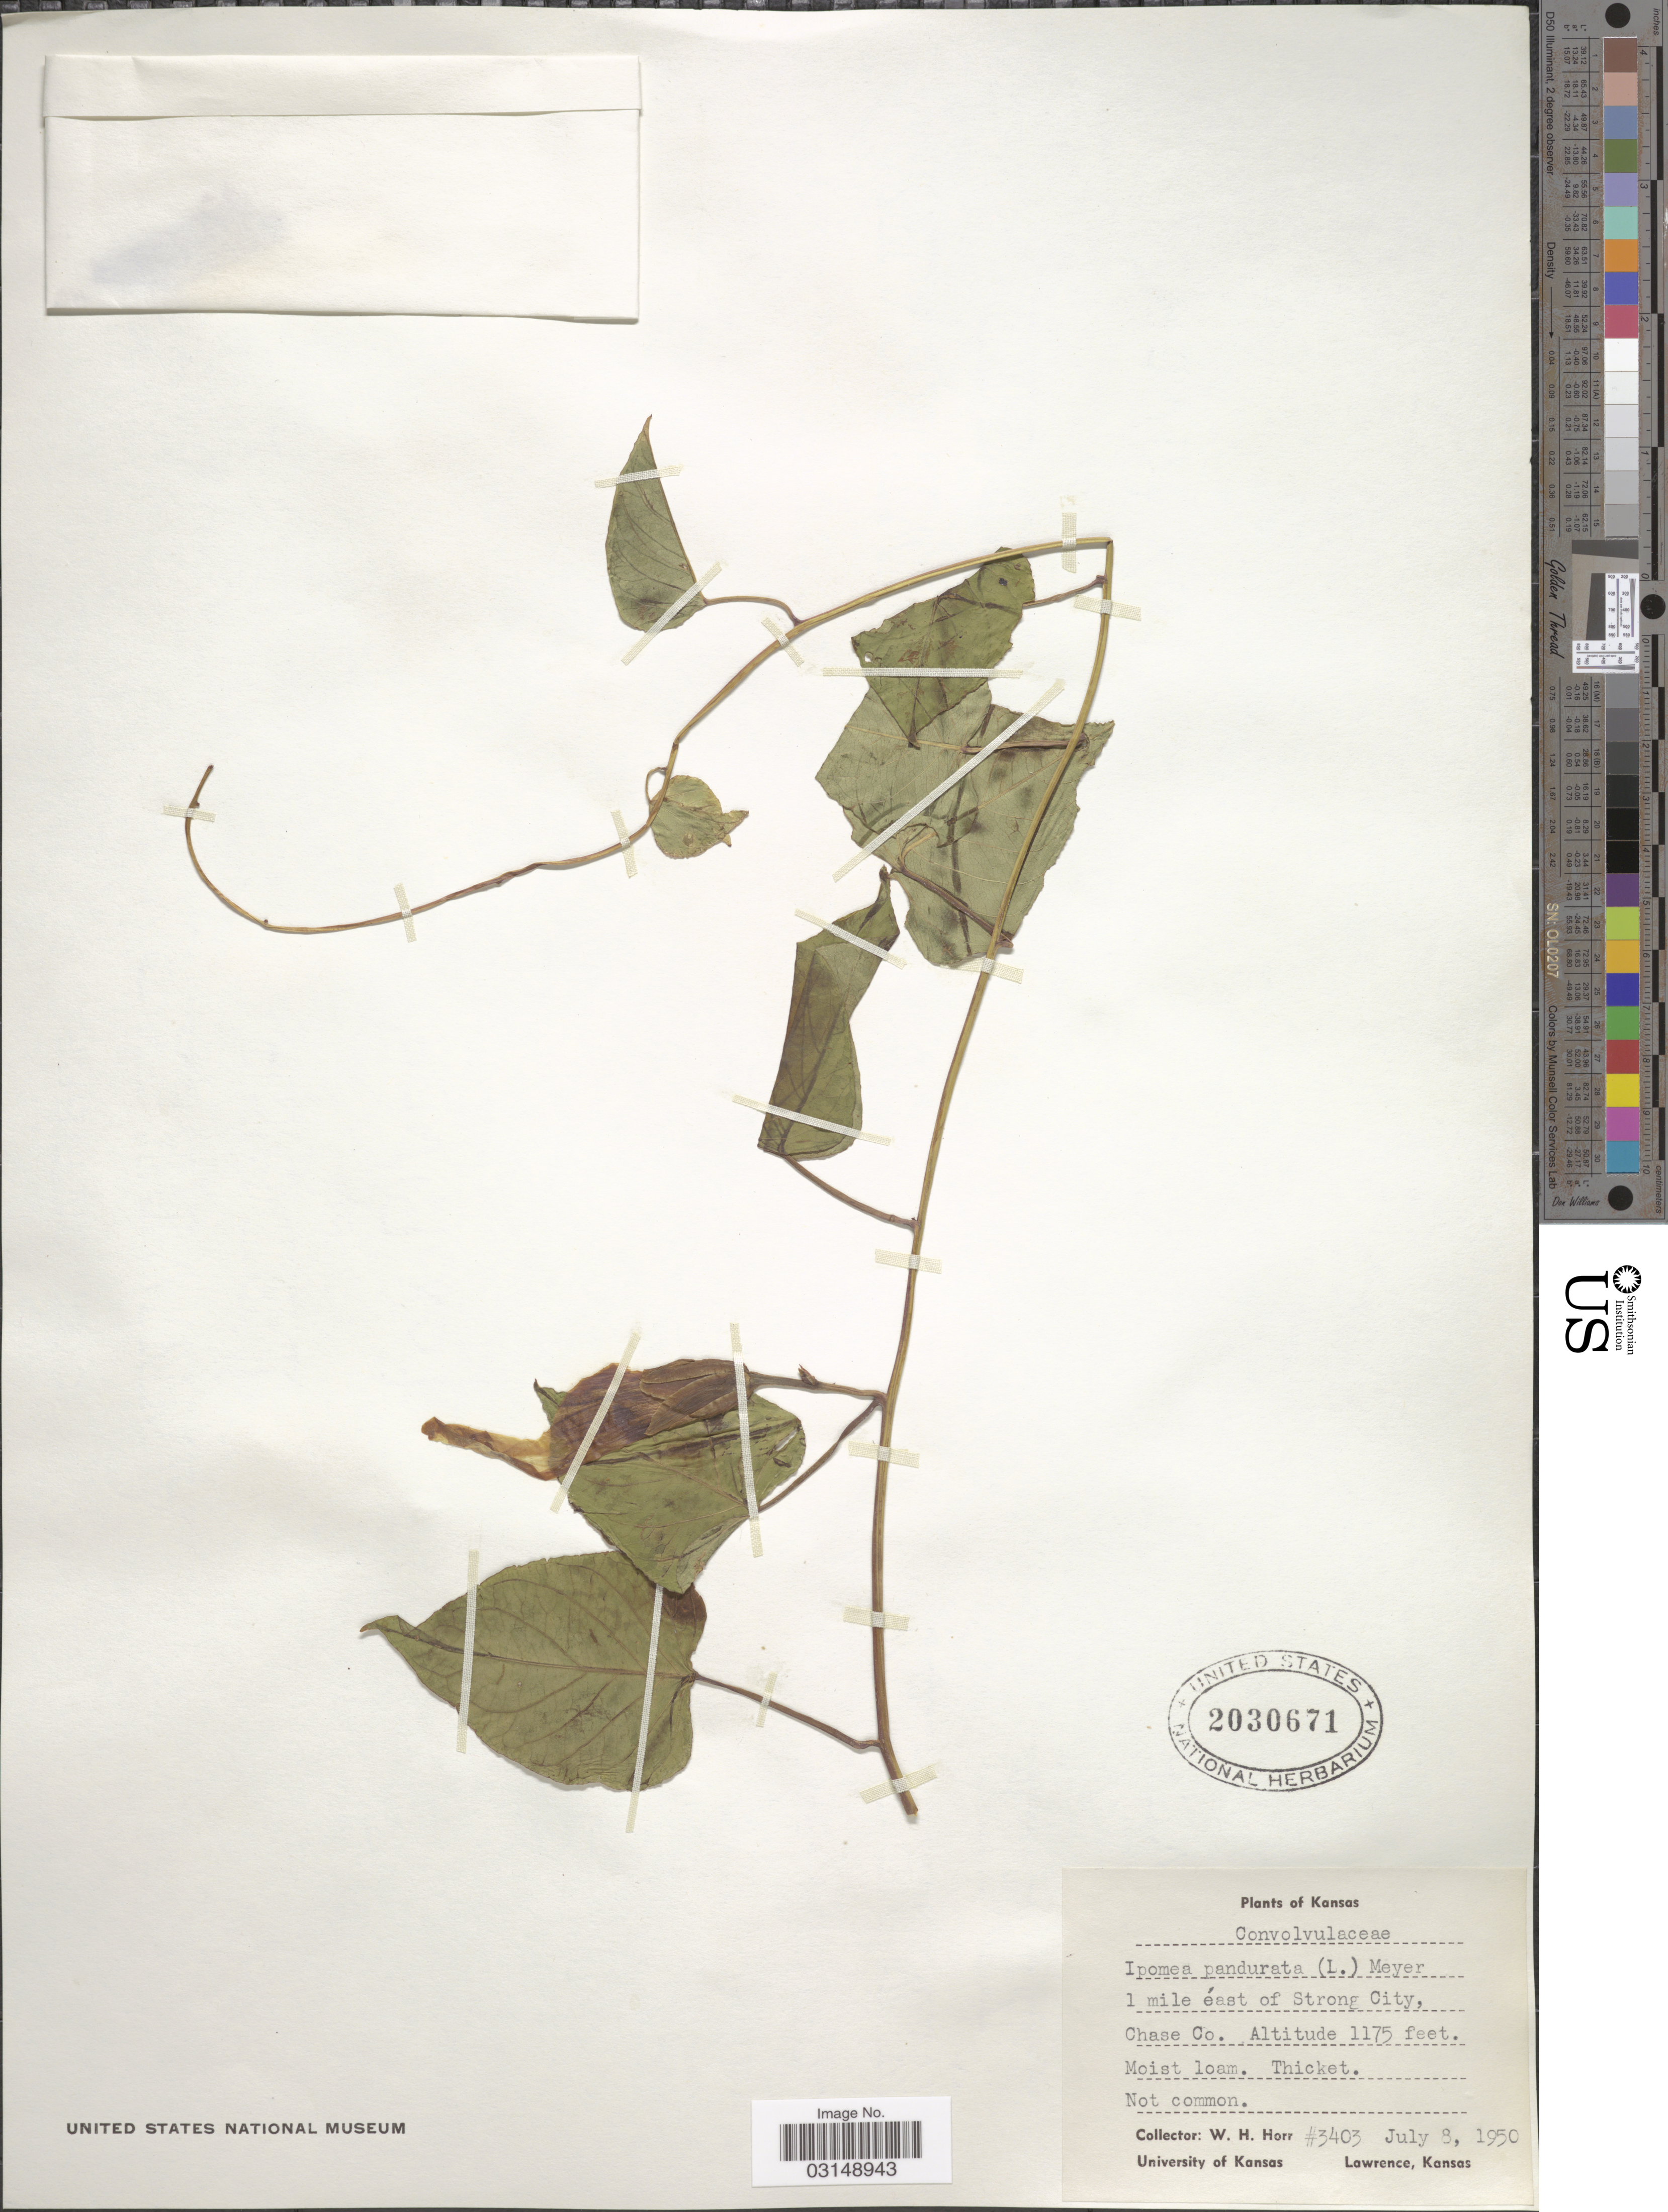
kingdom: Plantae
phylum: Tracheophyta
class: Magnoliopsida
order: Solanales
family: Convolvulaceae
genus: Ipomoea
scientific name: Ipomoea pandurata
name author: (L.) G. Mey.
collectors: W. H. Horr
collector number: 3403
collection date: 1950-07-08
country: United States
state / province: Kansas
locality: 1 mile east of Strong City, Chase Co.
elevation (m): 358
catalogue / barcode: US 2030671